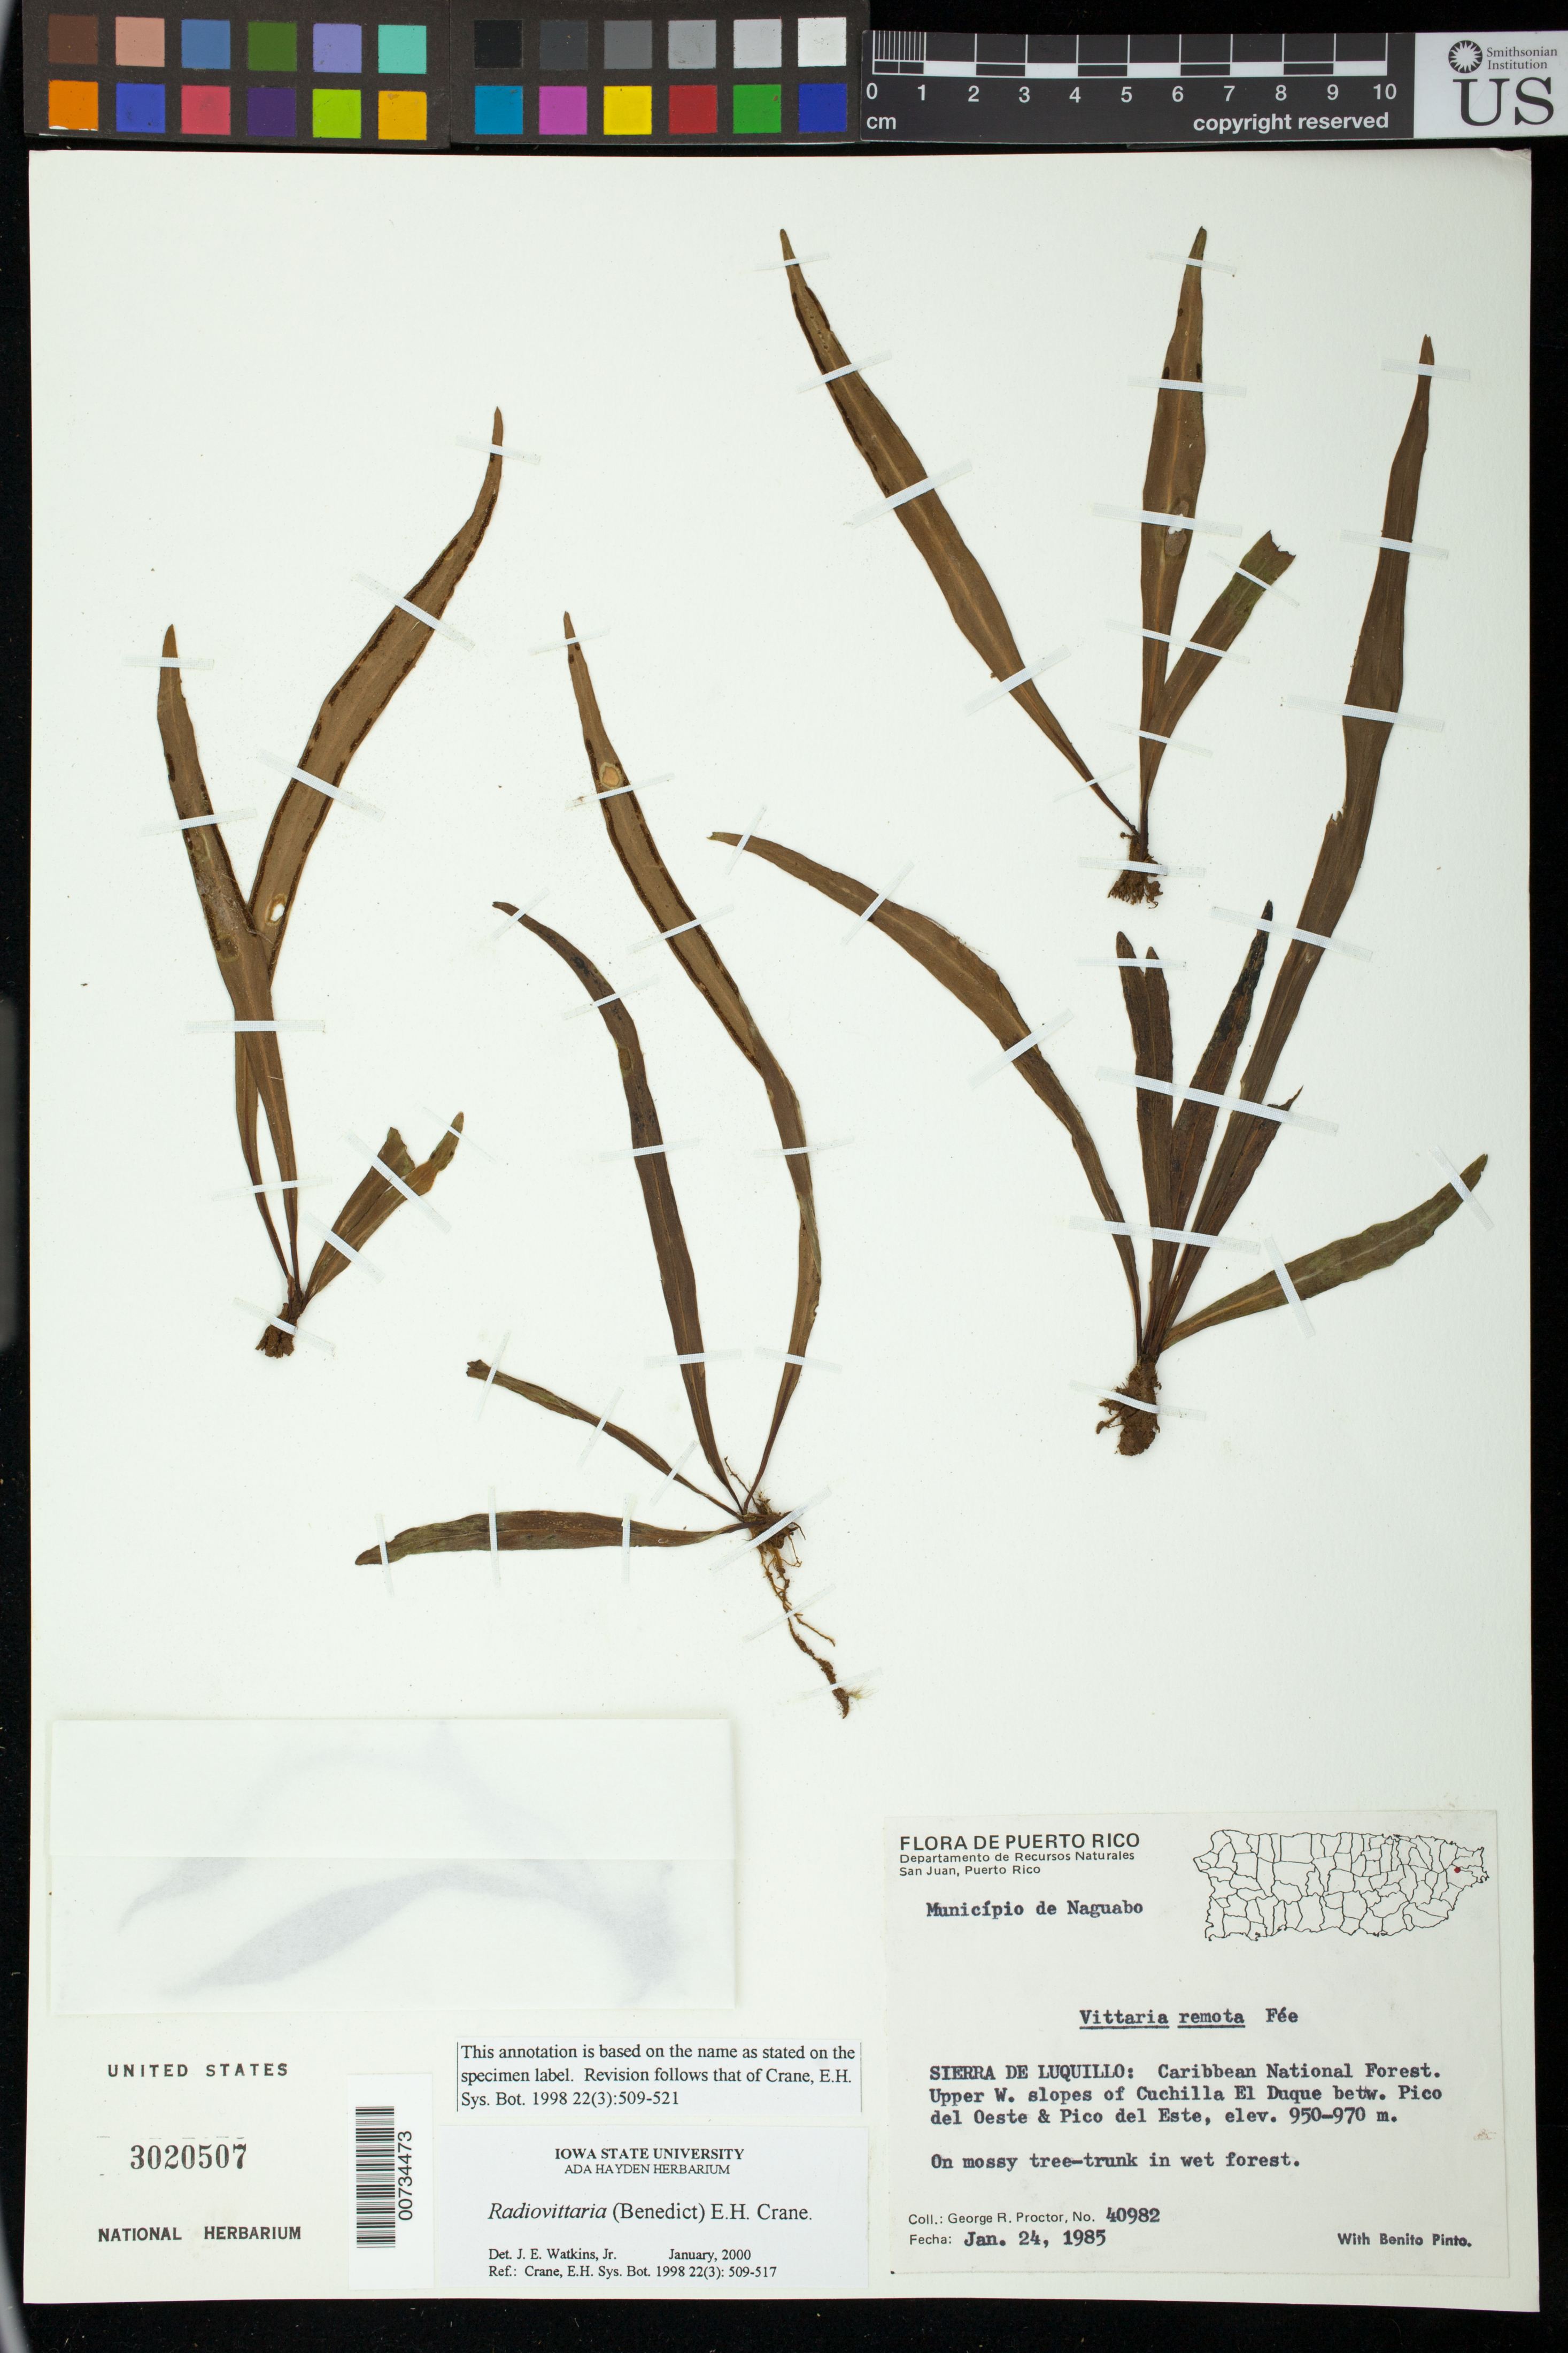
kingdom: Plantae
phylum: Tracheophyta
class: Polypodiopsida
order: Polypodiales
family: Pteridaceae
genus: Vittaria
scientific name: Vittaria remota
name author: Fée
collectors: G. R. Proctor & B. Pinto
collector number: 40982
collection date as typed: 24 Jan 1985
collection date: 1985-01-24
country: Puerto Rico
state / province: Naguabo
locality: Mun. Naguabo, Sierra de Luquillo: Carib. Natl. Forest, Upper W slopes of Cuchilla El Duque between Pico del Oeste & Pico del Este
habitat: On mossy tree-trunk in wet forest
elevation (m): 950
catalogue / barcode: US 3020507